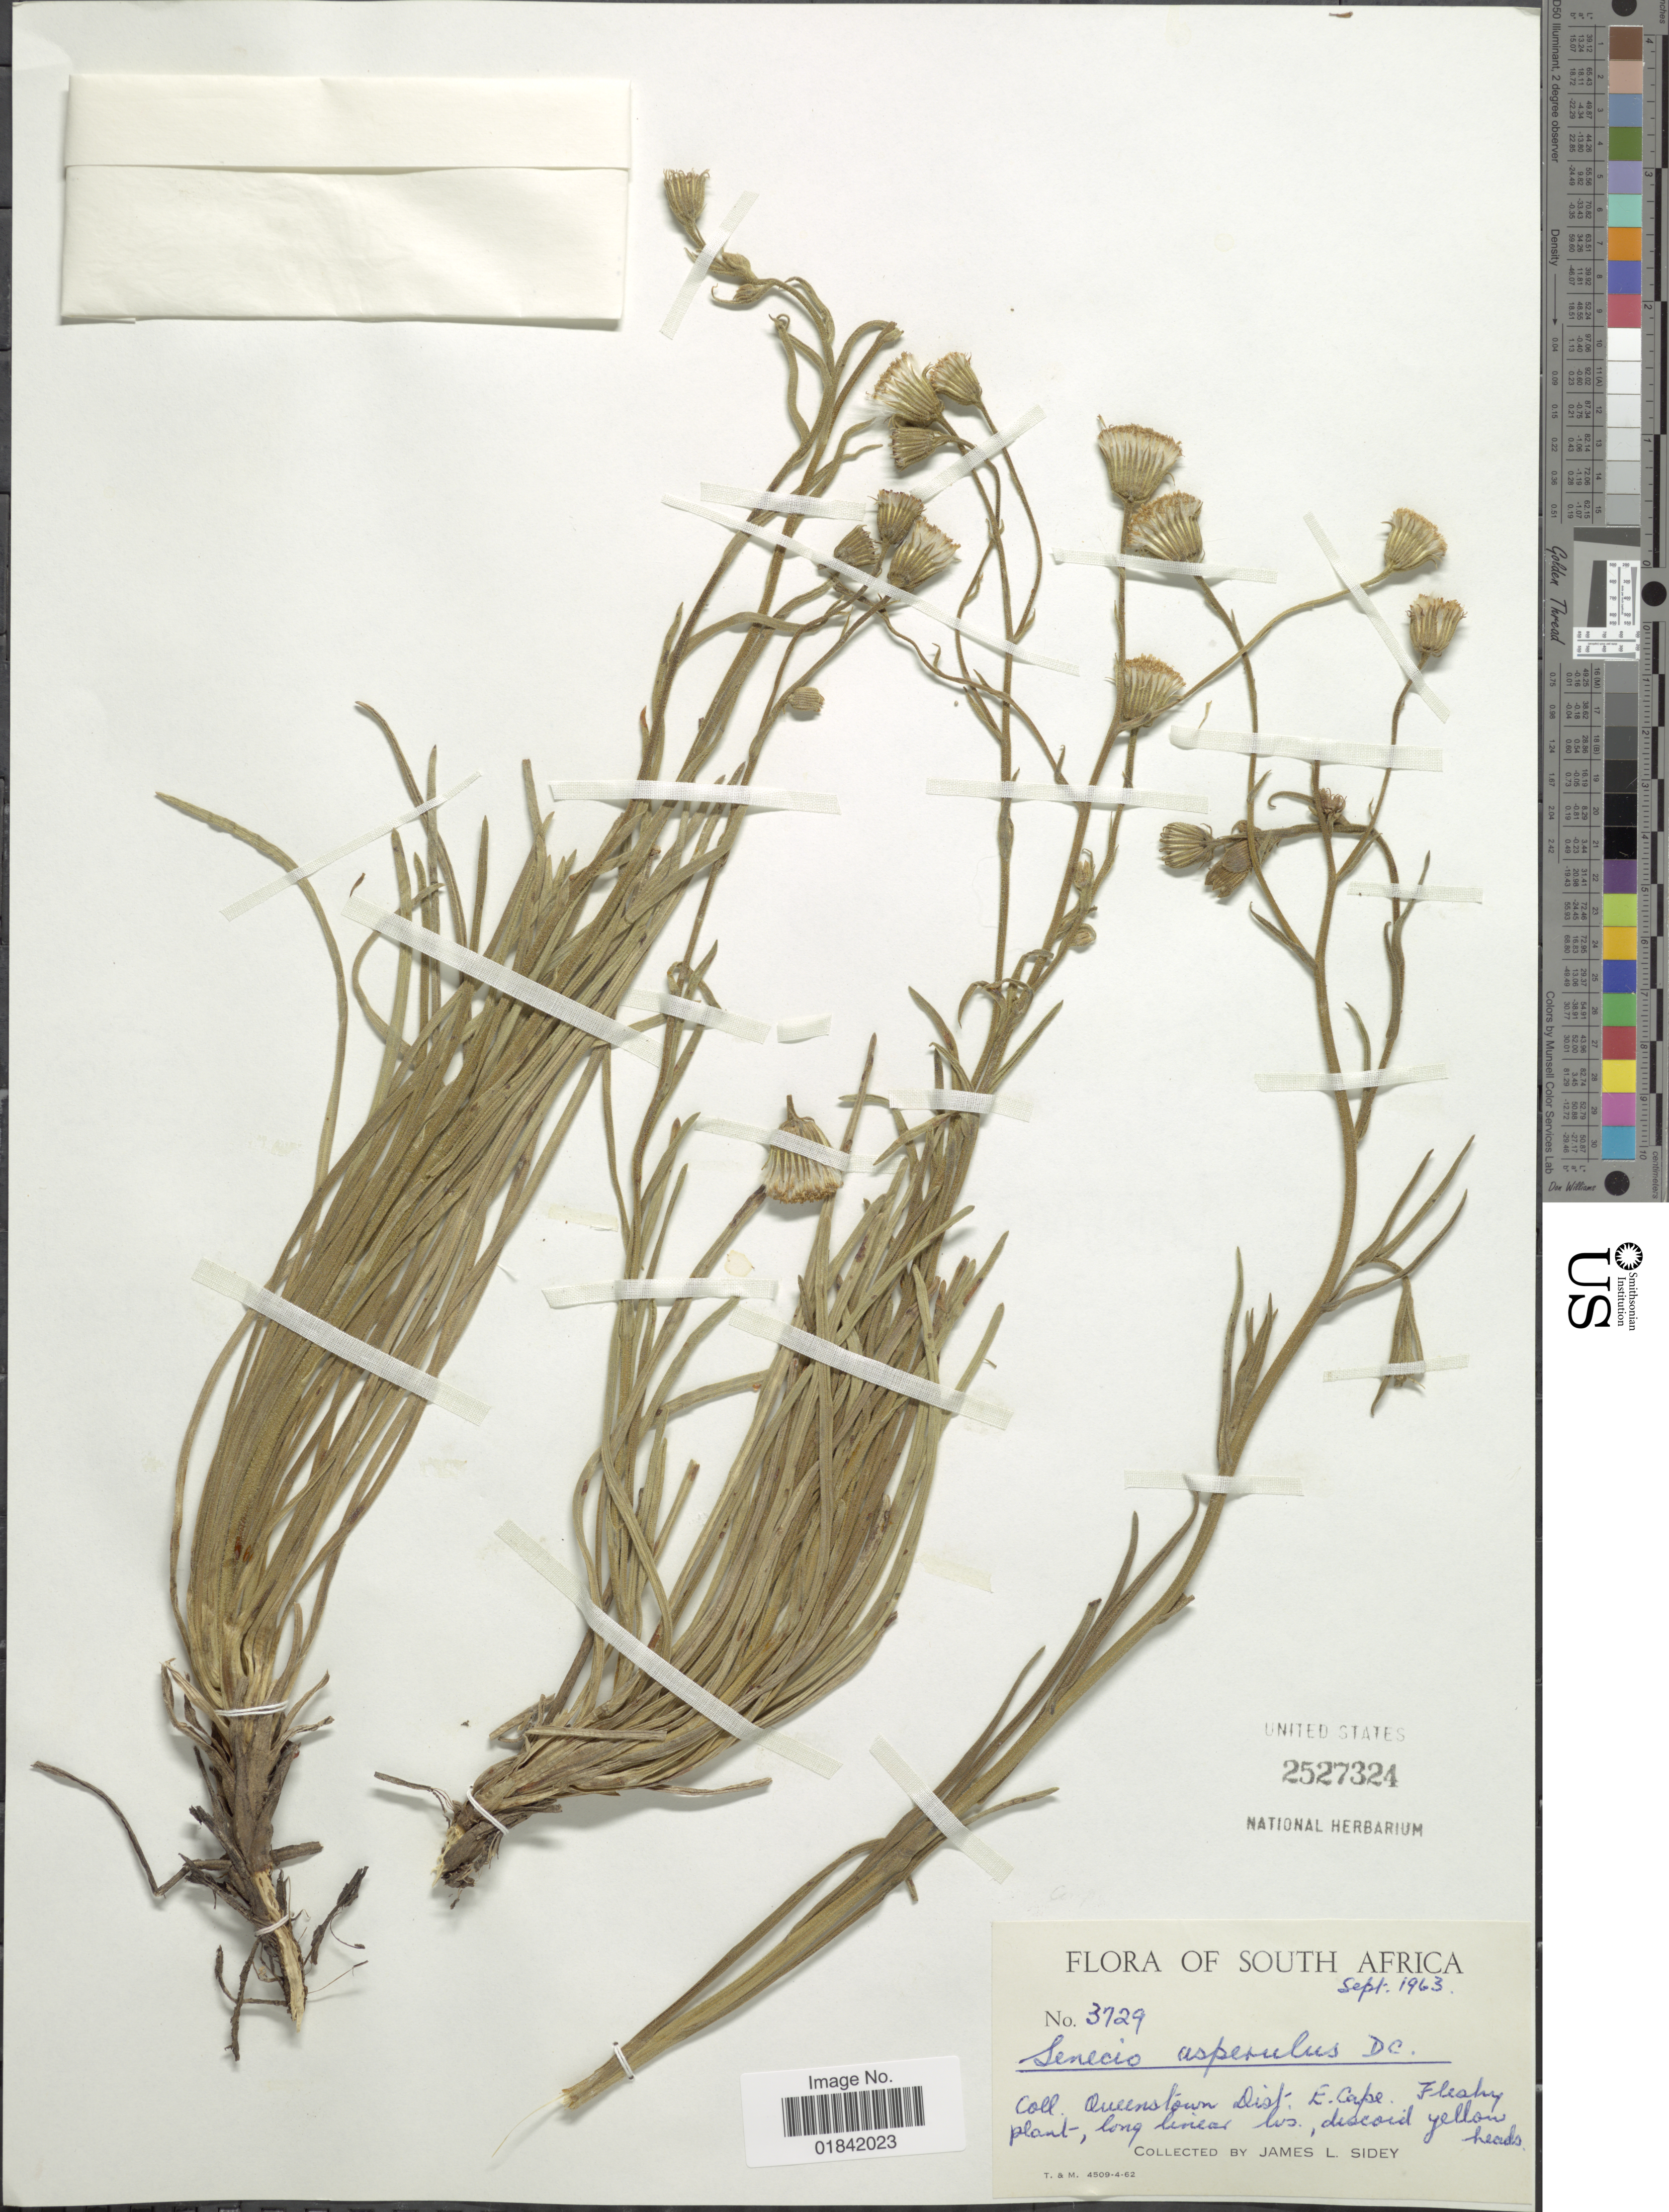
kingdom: Plantae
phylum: Tracheophyta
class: Magnoliopsida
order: Asterales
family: Asteraceae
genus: Senecio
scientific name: Senecio asperulus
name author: DC.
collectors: J. L. Sidey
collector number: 3729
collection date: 1963-09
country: South Africa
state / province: Eastern Cape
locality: Queenstown Dist. E. Cape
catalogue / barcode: US 2527324